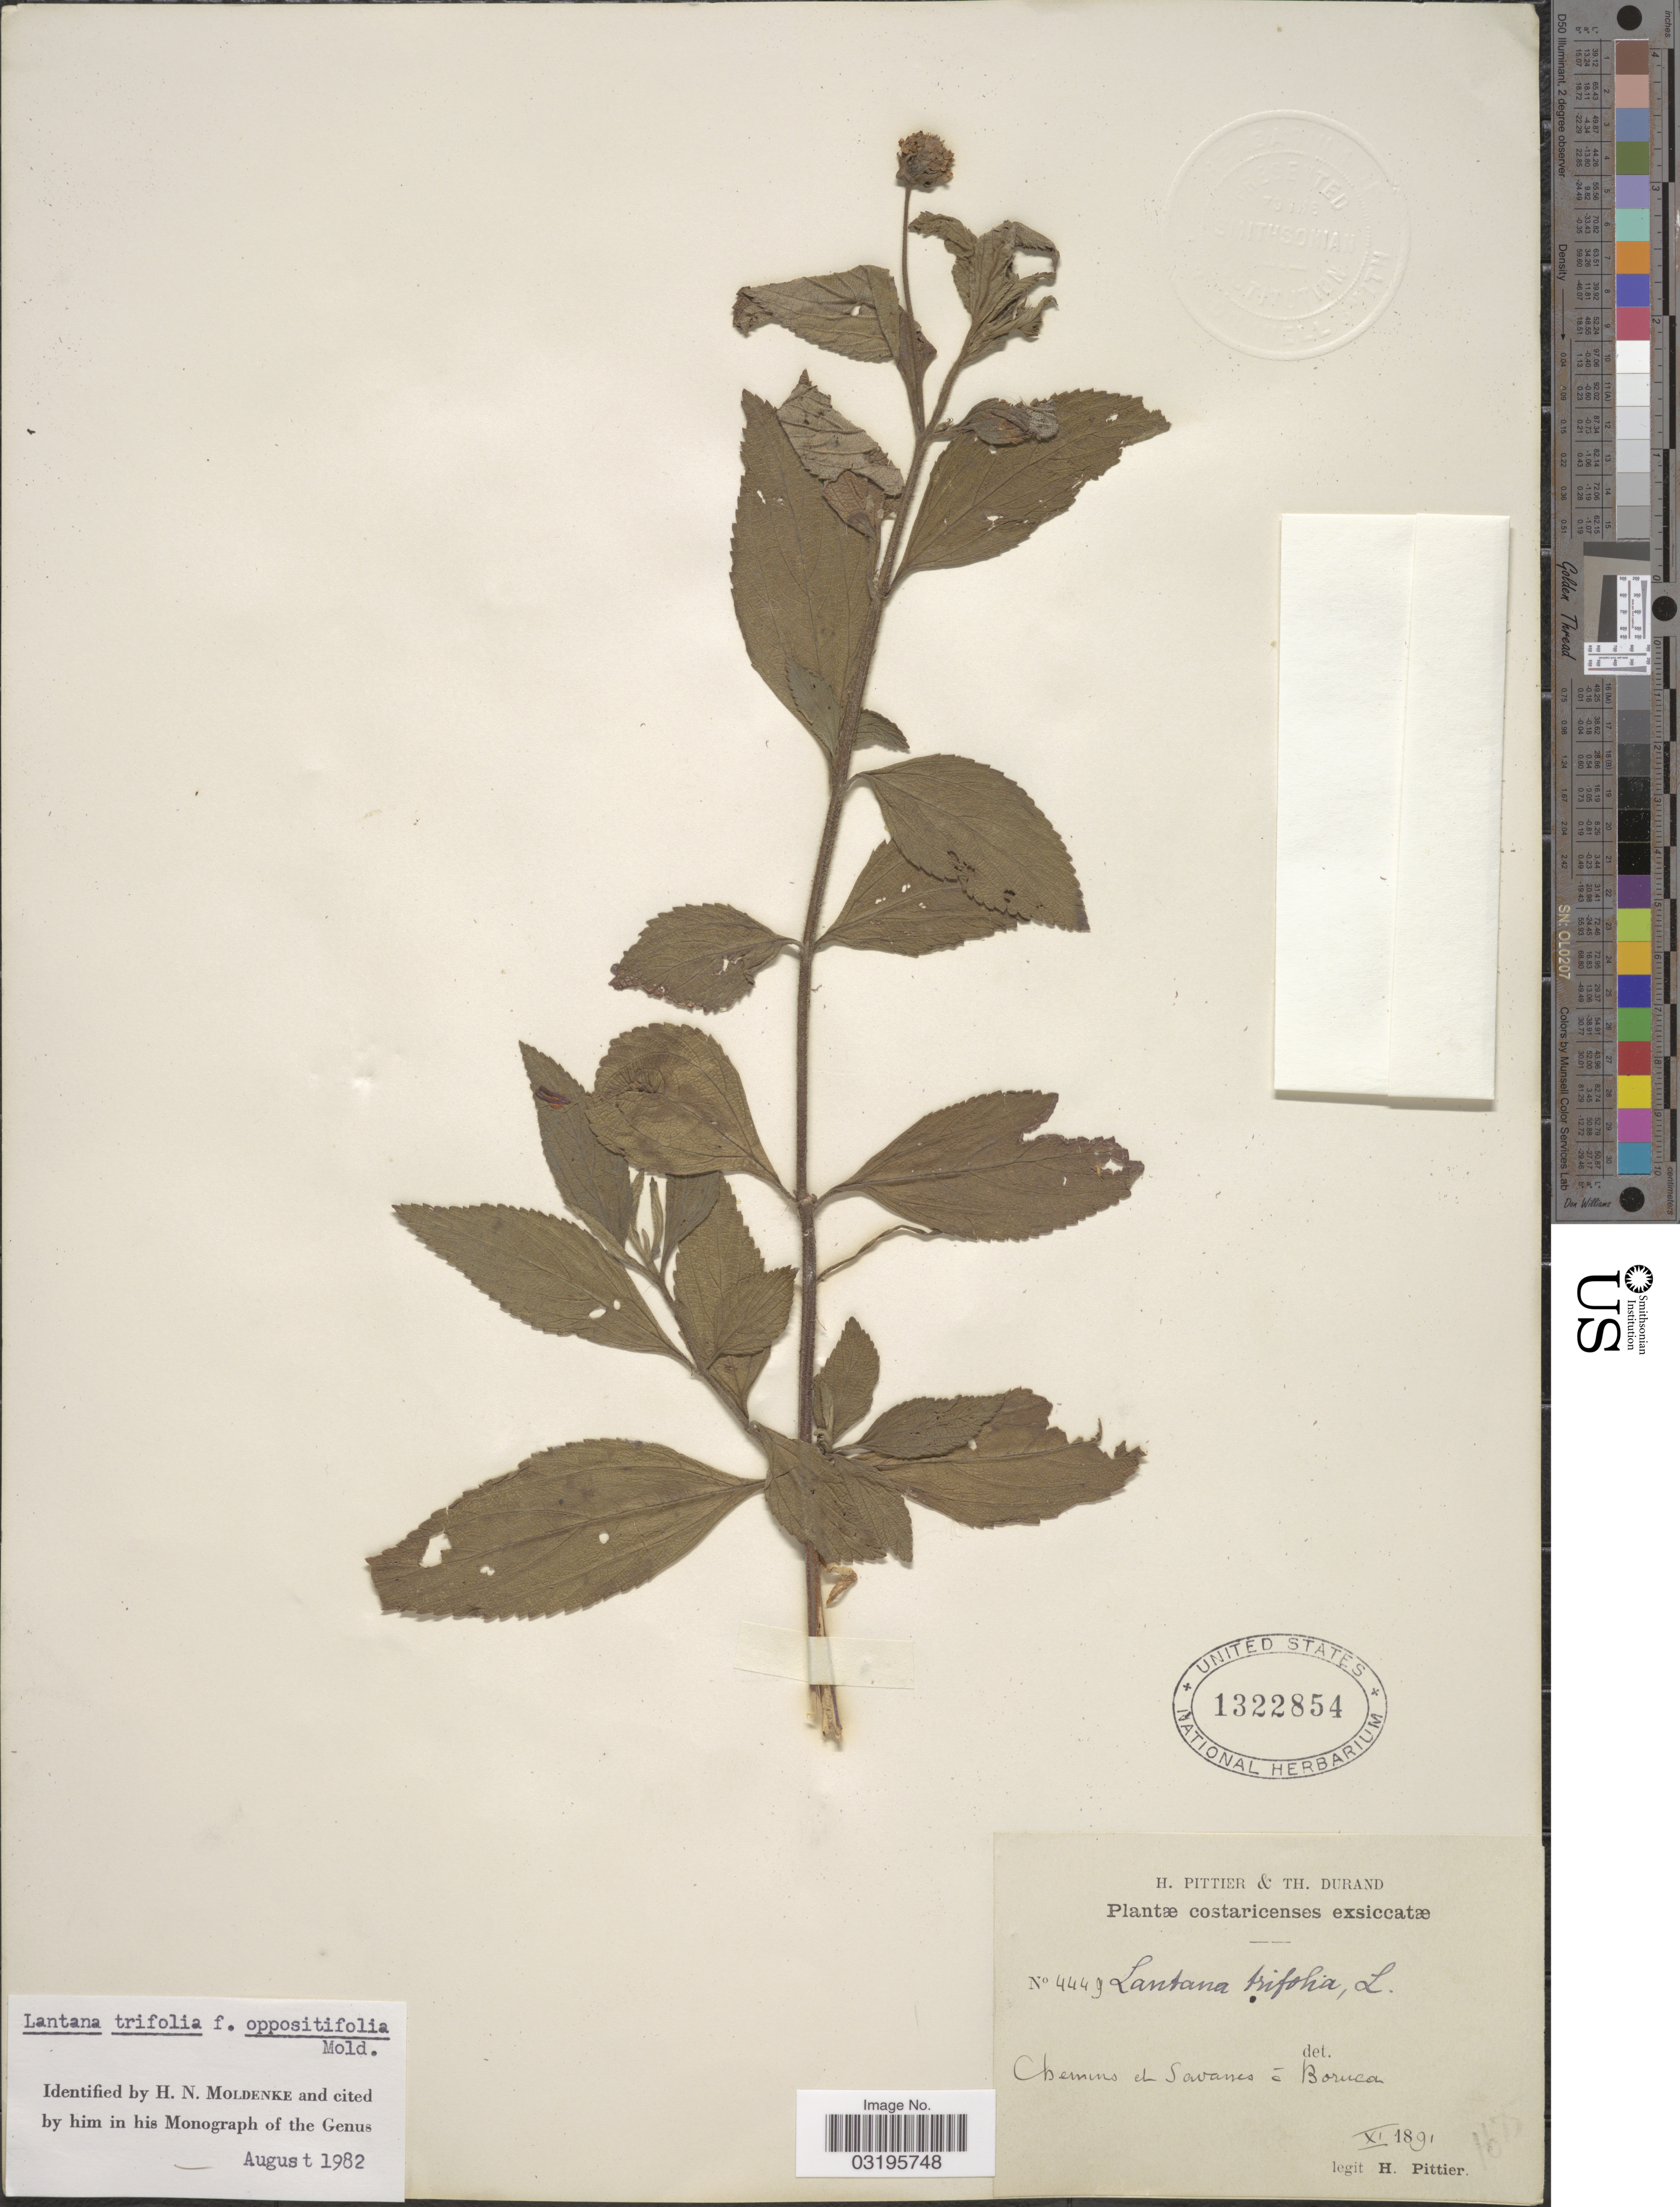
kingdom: Plantae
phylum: Tracheophyta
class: Magnoliopsida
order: Lamiales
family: Verbenaceae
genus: Lantana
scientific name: Lantana trifolia f. oppositifolia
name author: Moldenke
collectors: H. F. Pittier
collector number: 4449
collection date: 1891-11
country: Costa Rica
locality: Chemins et Savanes á Boruca.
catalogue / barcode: US 1322854